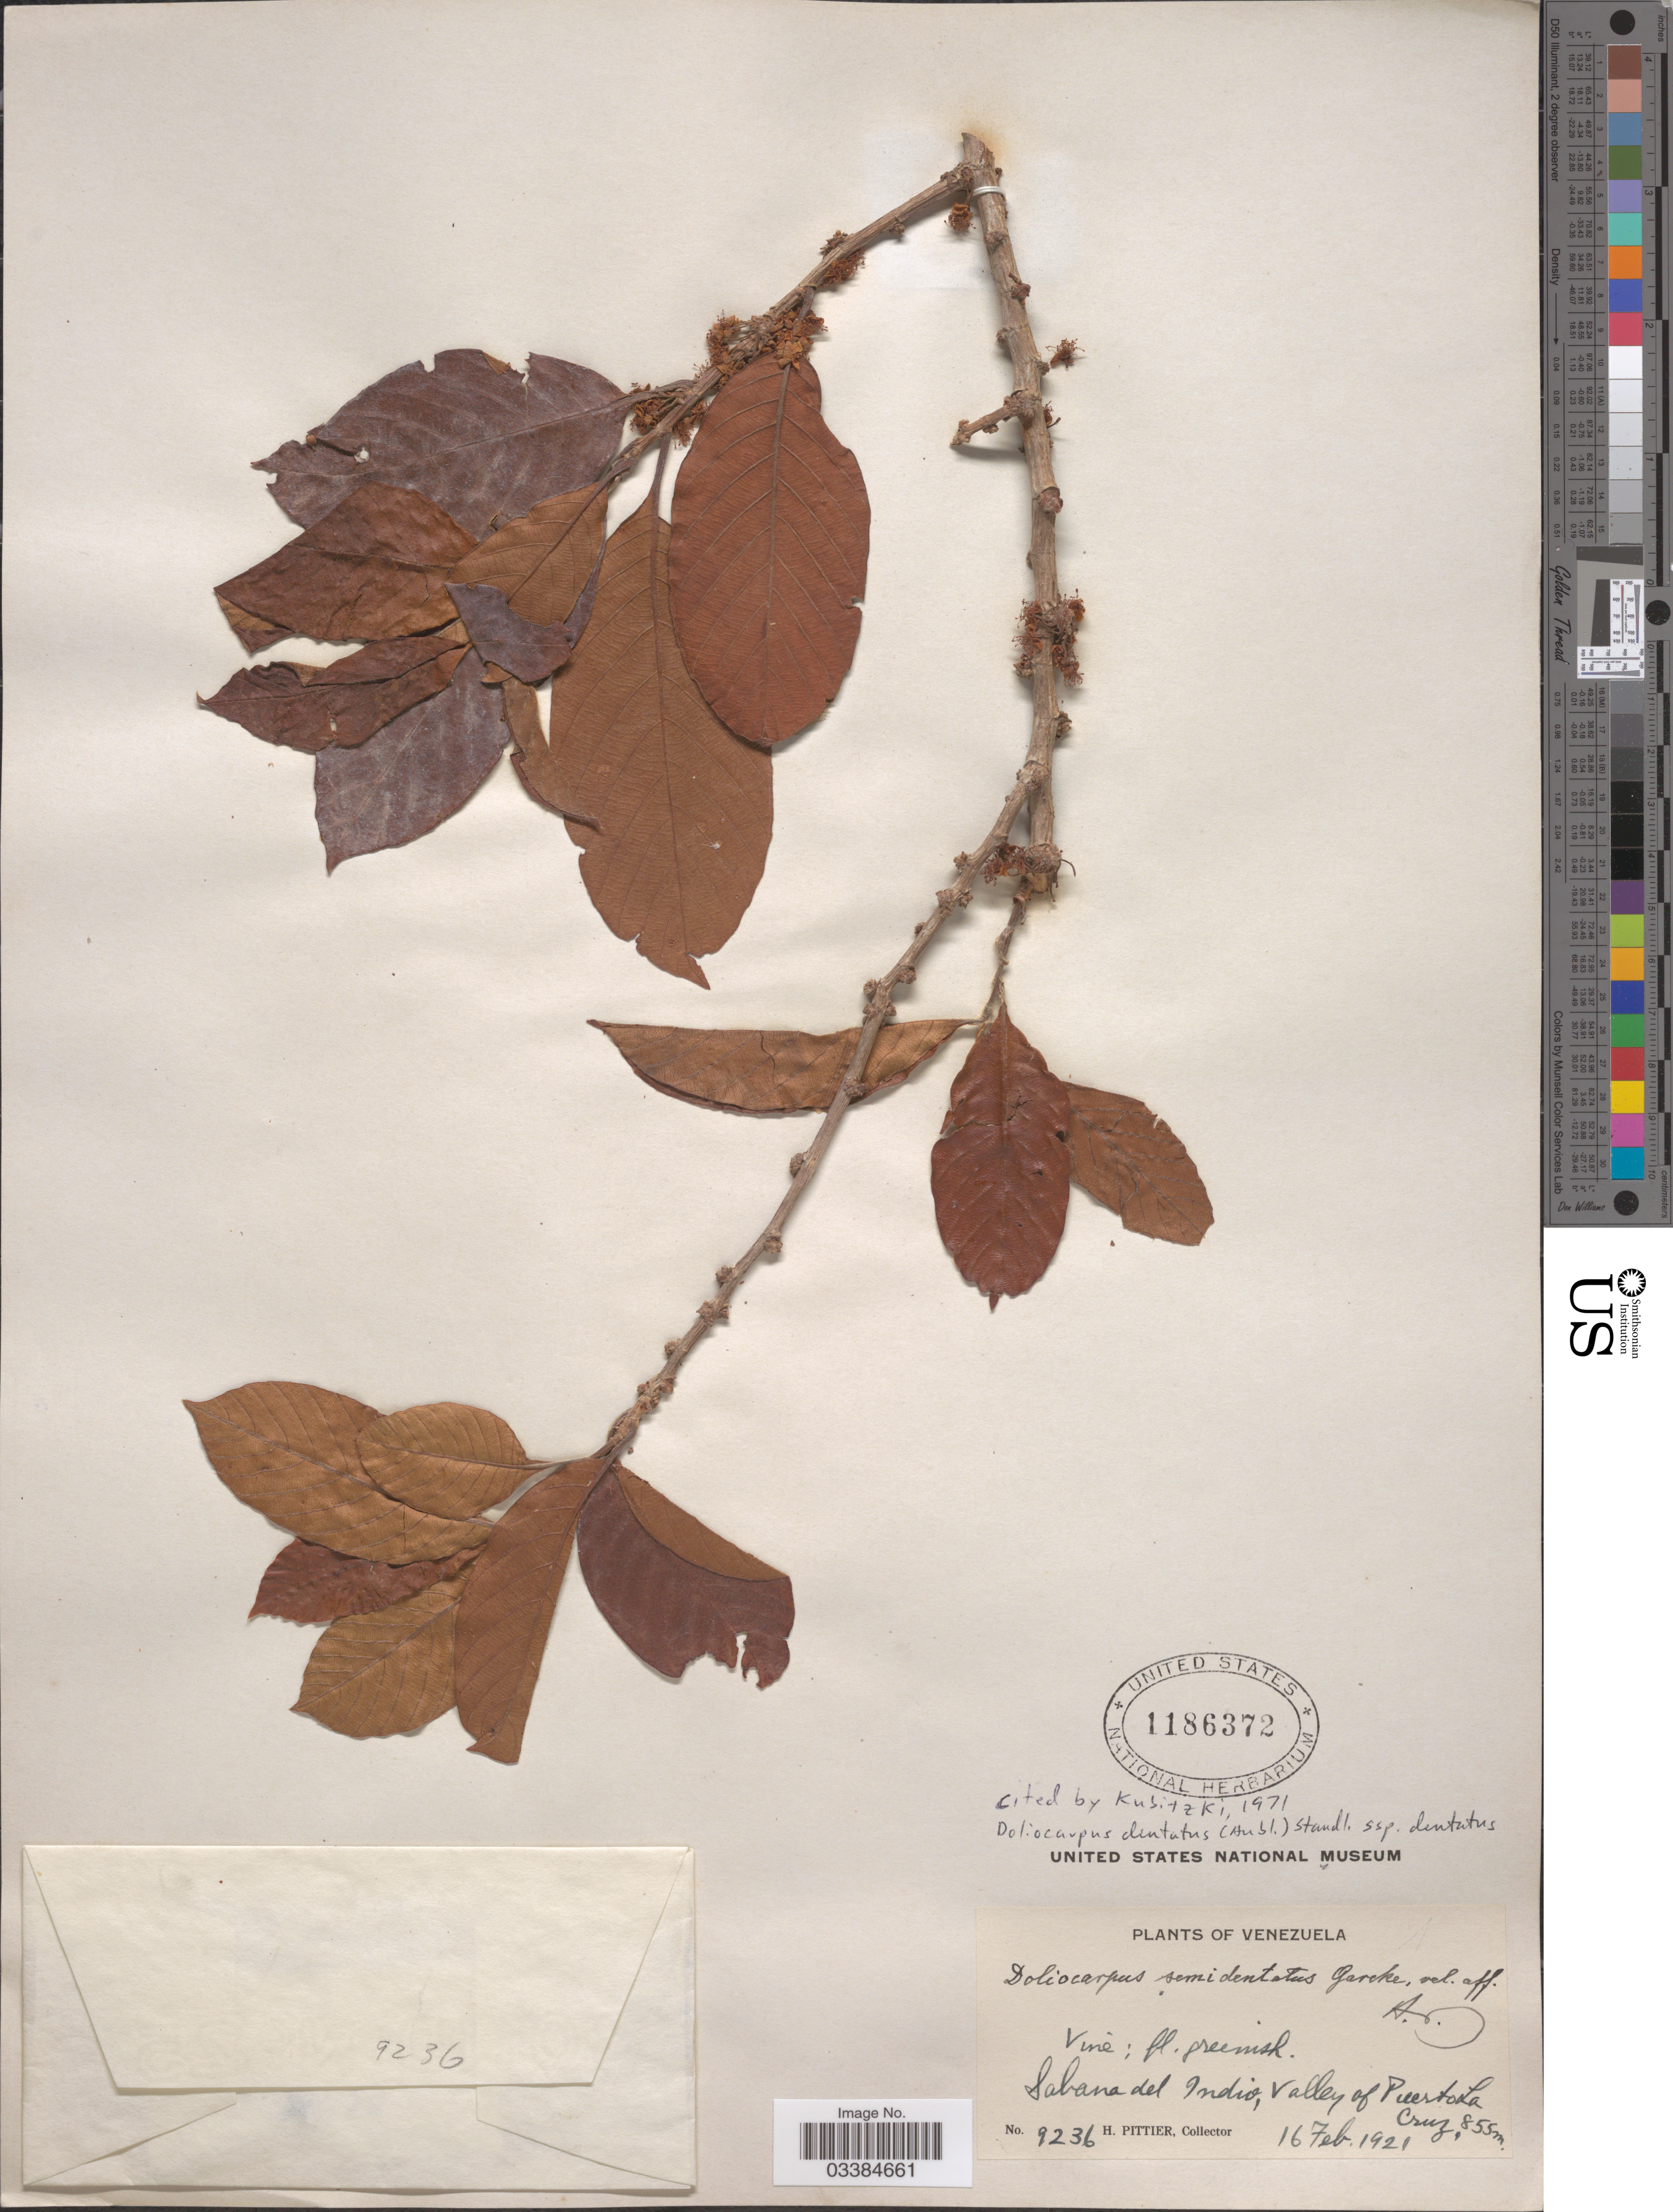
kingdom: Plantae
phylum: Tracheophyta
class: Magnoliopsida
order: Dilleniales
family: Dilleniaceae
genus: Doliocarpus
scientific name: Doliocarpus dentatus subsp. dentatus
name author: (Aubl.) Standl.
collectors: H. F. Pittier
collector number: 9236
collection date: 1921-02-16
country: Venezuela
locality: Sabana del Indio, Valley of Puerto La Cruz.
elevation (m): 855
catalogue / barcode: US 1186372